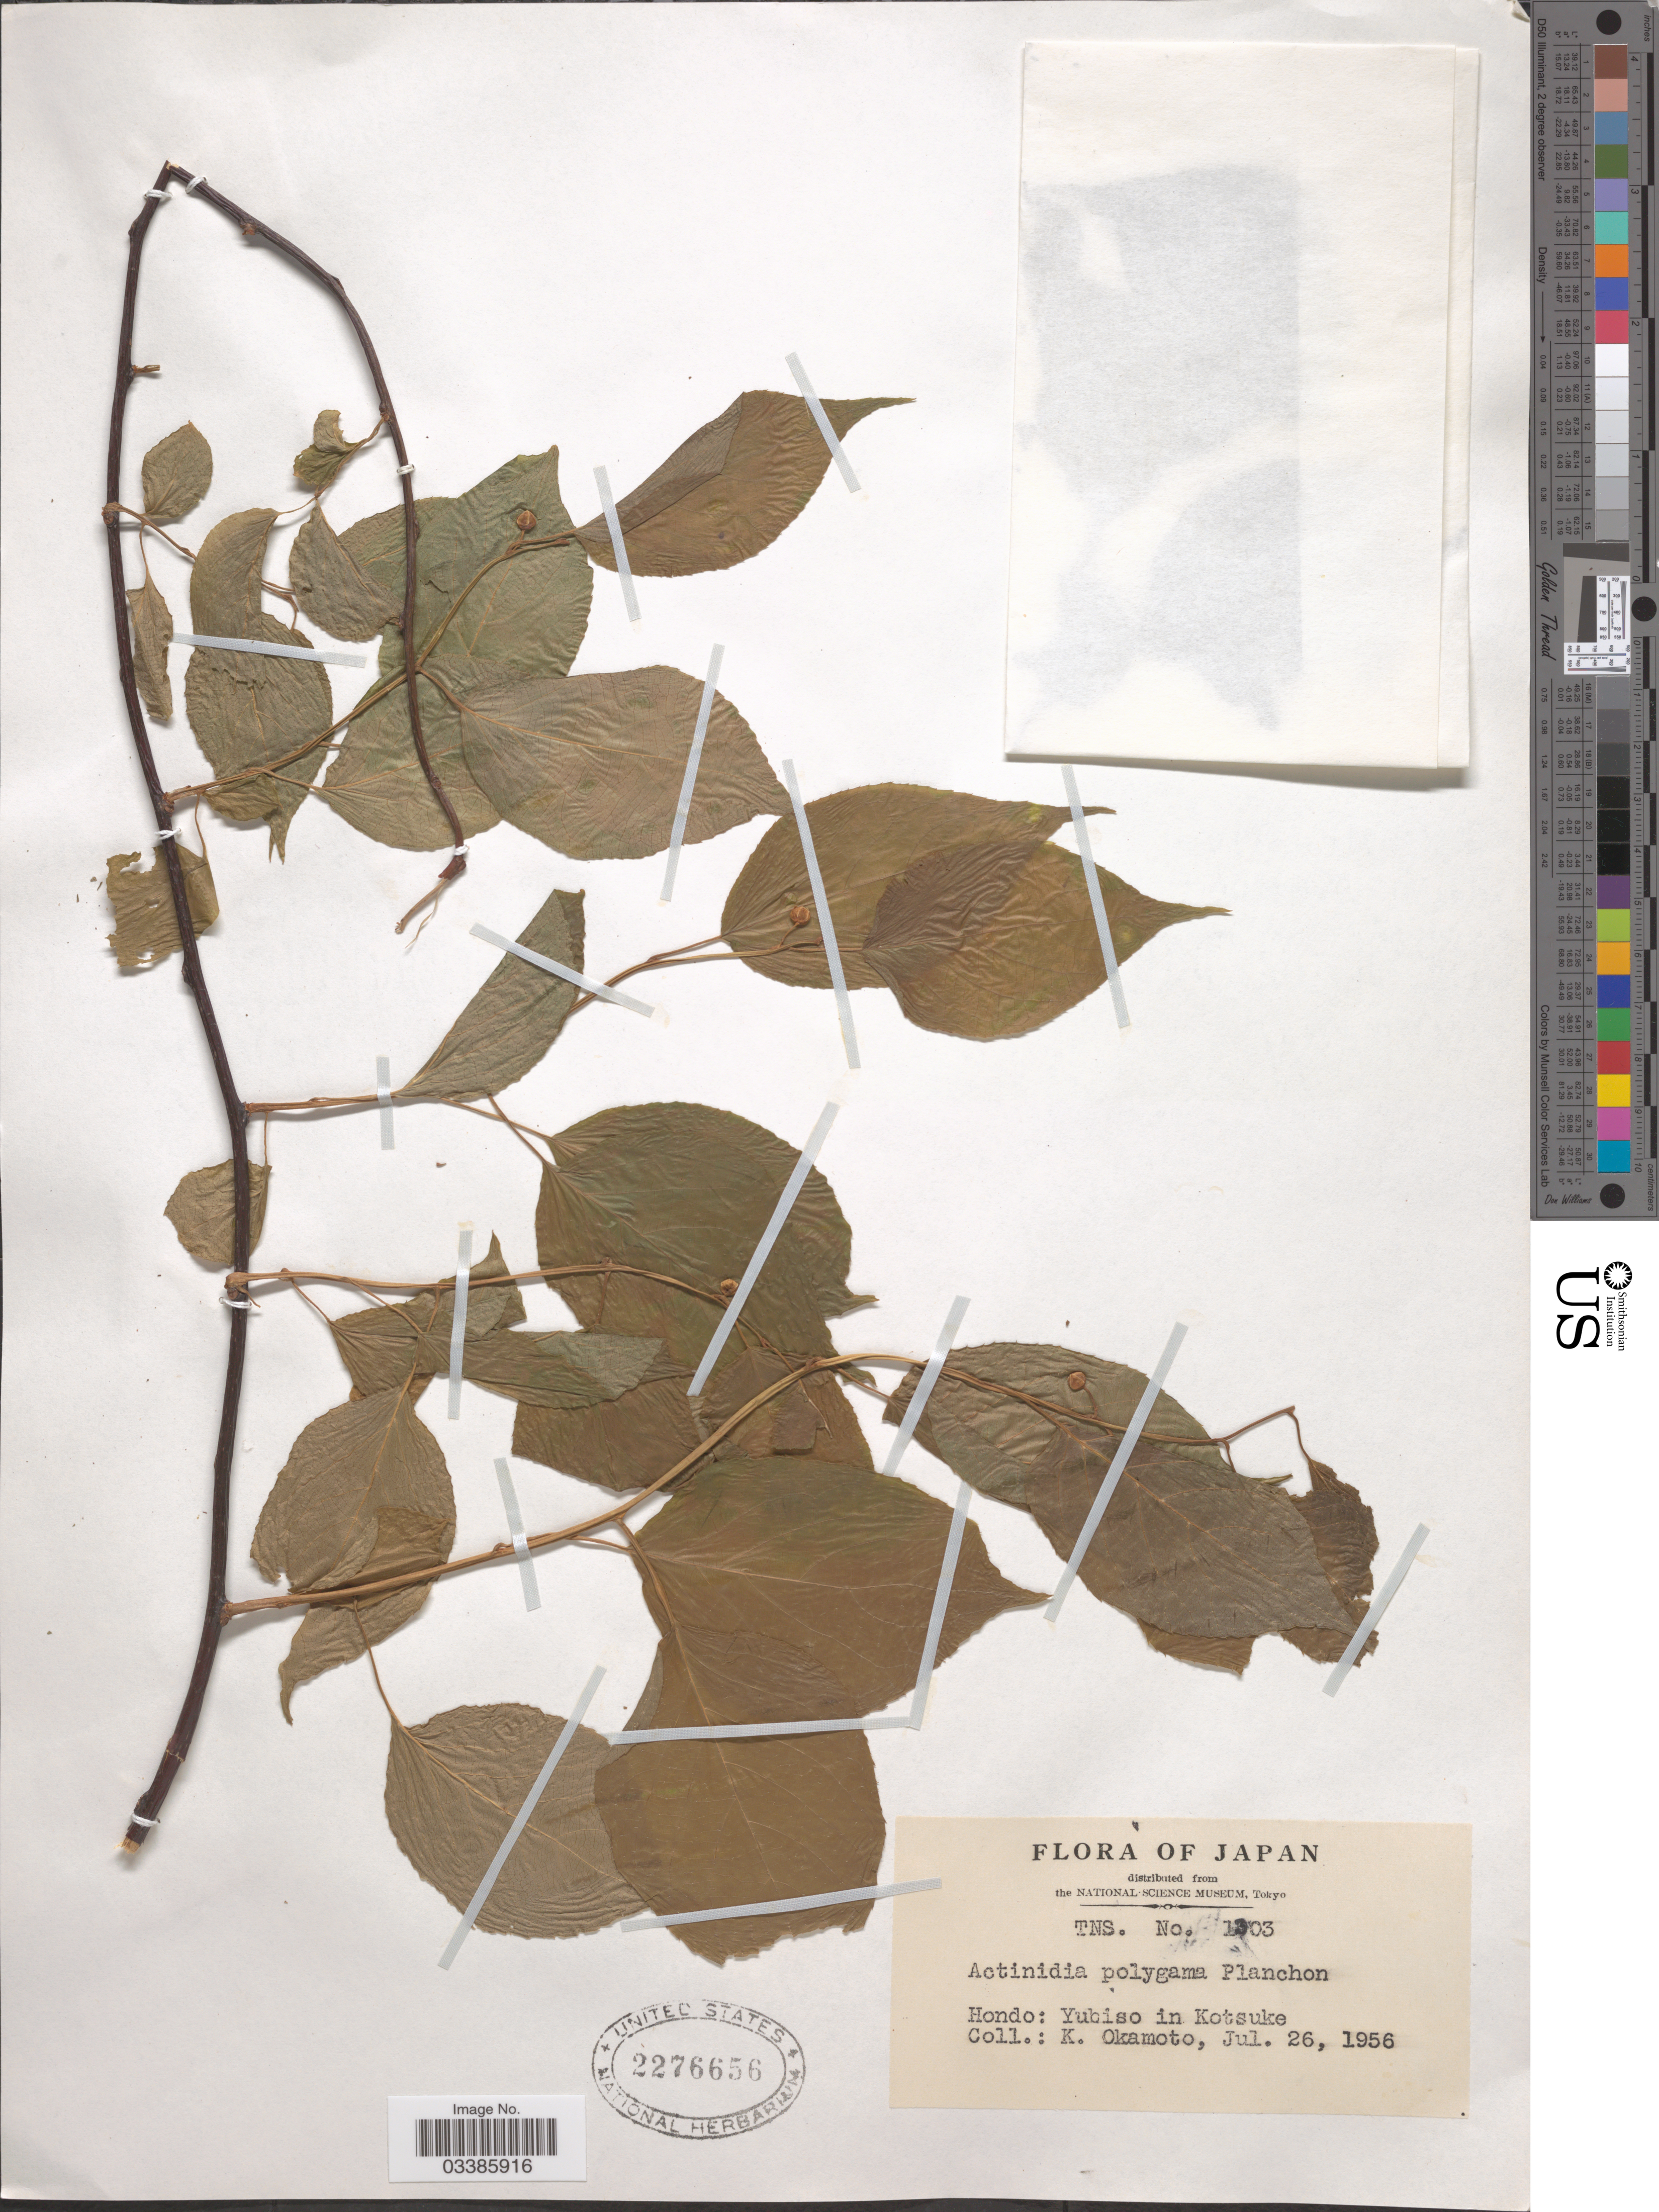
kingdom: Plantae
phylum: Tracheophyta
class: Magnoliopsida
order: Ericales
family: Actinidiaceae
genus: Actinidia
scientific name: Actinidia polygama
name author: (Siebold & Zucc.) Planch. ex Maxim.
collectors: K. Okamoto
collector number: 1303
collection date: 1956-07-26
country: Japan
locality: Hondo: Yubiso in Kotsuke.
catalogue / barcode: US 2276656